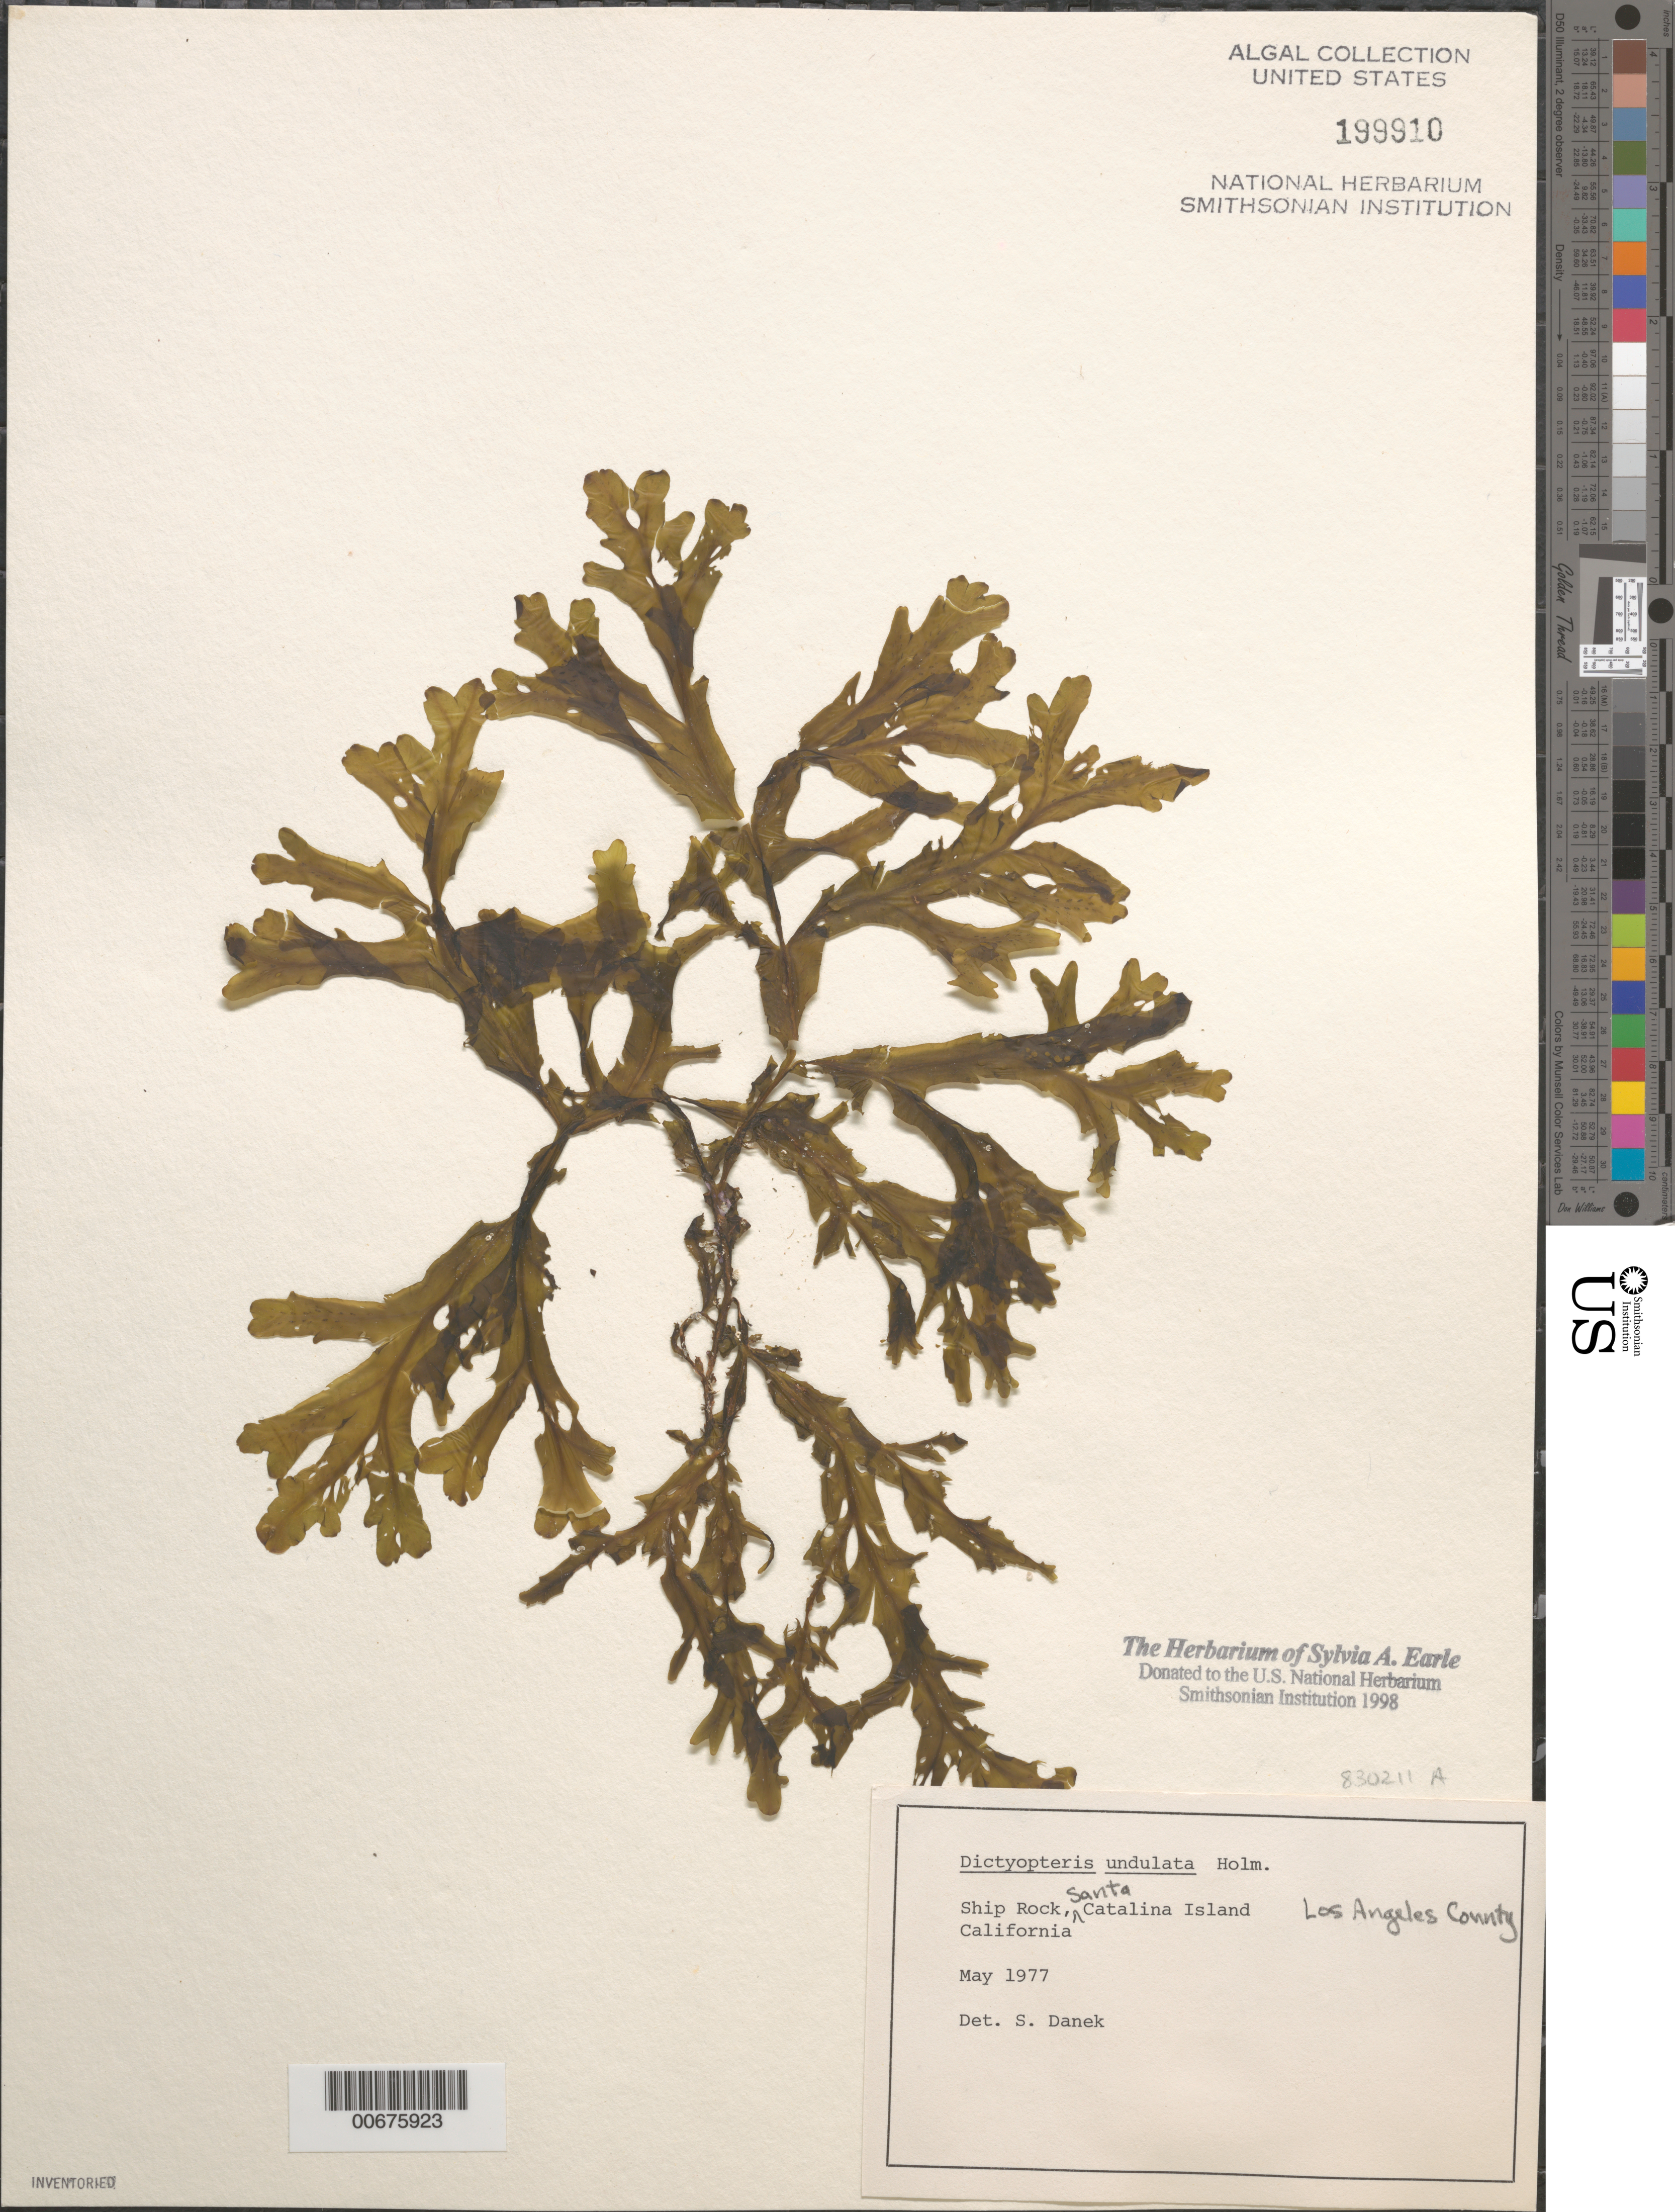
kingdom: Chromista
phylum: Ochrophyta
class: Phaeophyceae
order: Dictyotales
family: Dictyotaceae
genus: Dictyopteris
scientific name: Dictyopteris undulata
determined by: Danek, S. L.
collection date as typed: May 1977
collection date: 1977-05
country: United States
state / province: California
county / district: Los Angeles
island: Santa Catalina Island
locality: Ship Rock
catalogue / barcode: US 199910